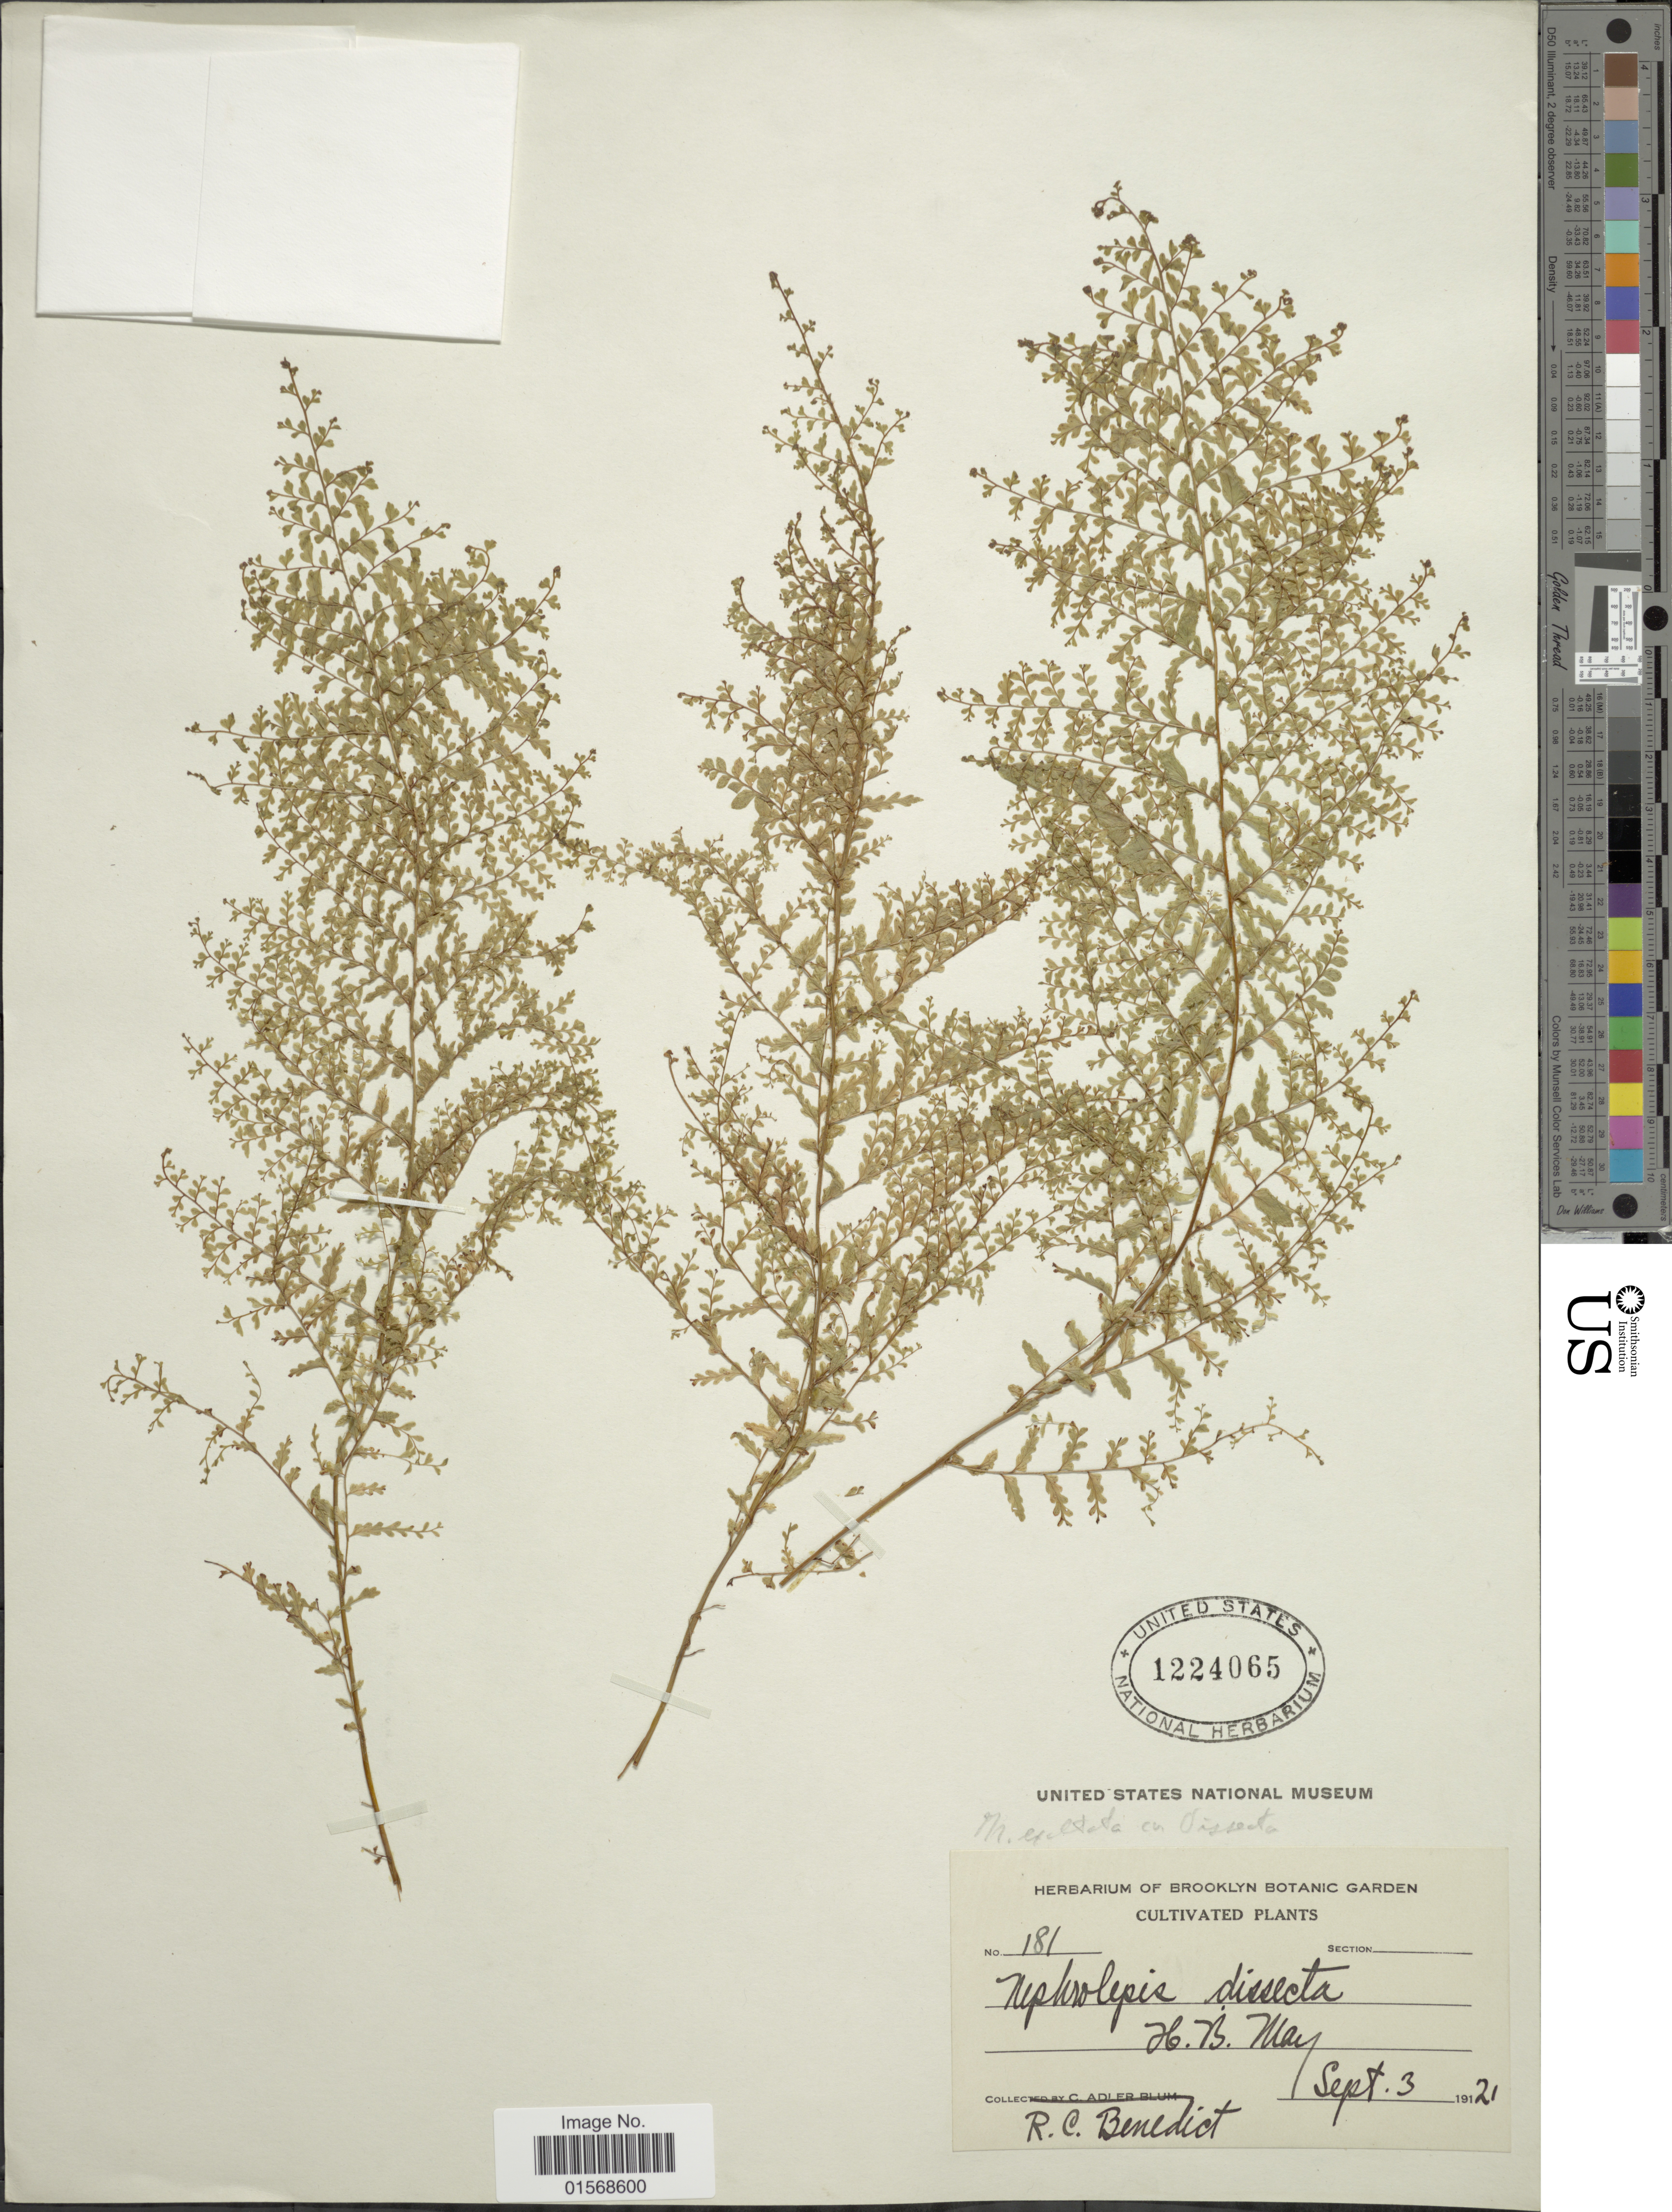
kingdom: Plantae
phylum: Tracheophyta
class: Polypodiopsida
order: Polypodiales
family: Nephrolepidaceae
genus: Nephrolepis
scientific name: Nephrolepis 'Dissecta'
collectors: R. C. Benedict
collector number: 181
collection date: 1921-09-03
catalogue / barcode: US 1224065